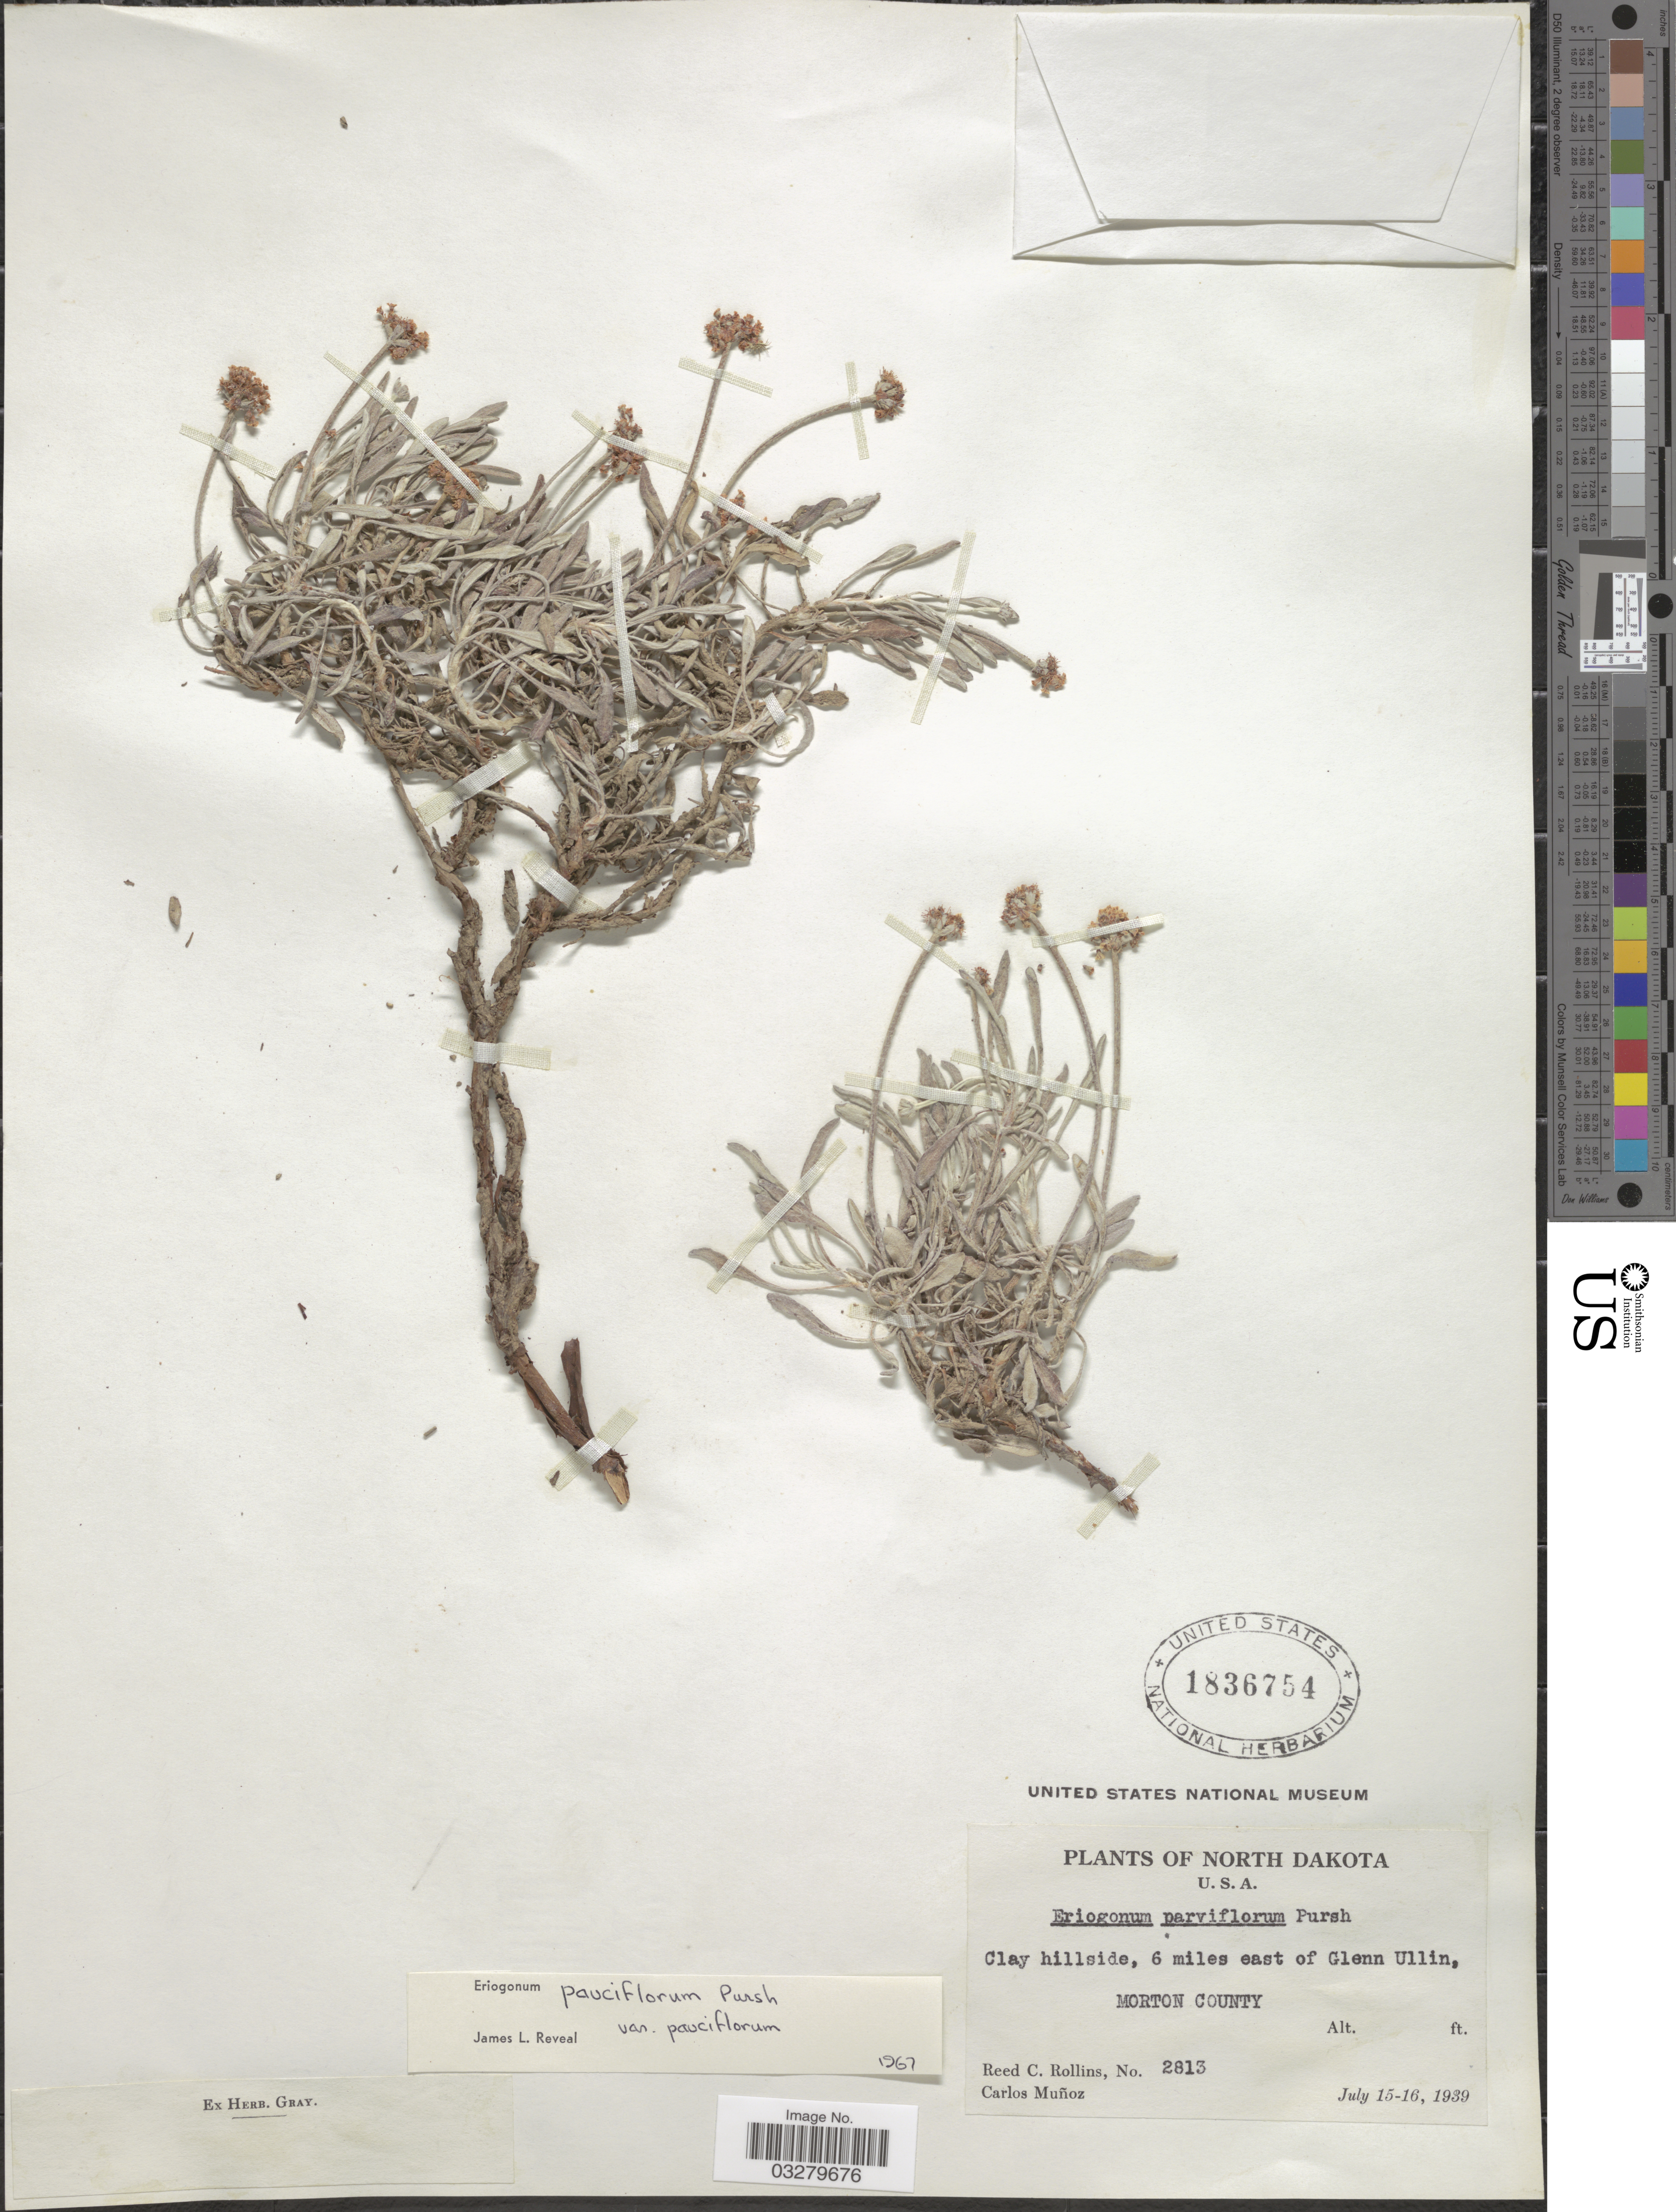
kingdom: Plantae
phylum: Tracheophyta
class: Magnoliopsida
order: Caryophyllales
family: Polygonaceae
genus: Eriogonum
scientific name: Eriogonum pauciflorum var. pauciflorum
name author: Pursh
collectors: R. C. Rollins & C. Muñoz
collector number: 2813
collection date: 1939-07-15/1939-07-16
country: United States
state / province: North Dakota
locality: Clay hillside, 6 miles east of Glen Ullin, Morton County,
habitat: clay hillside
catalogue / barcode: US 1836754